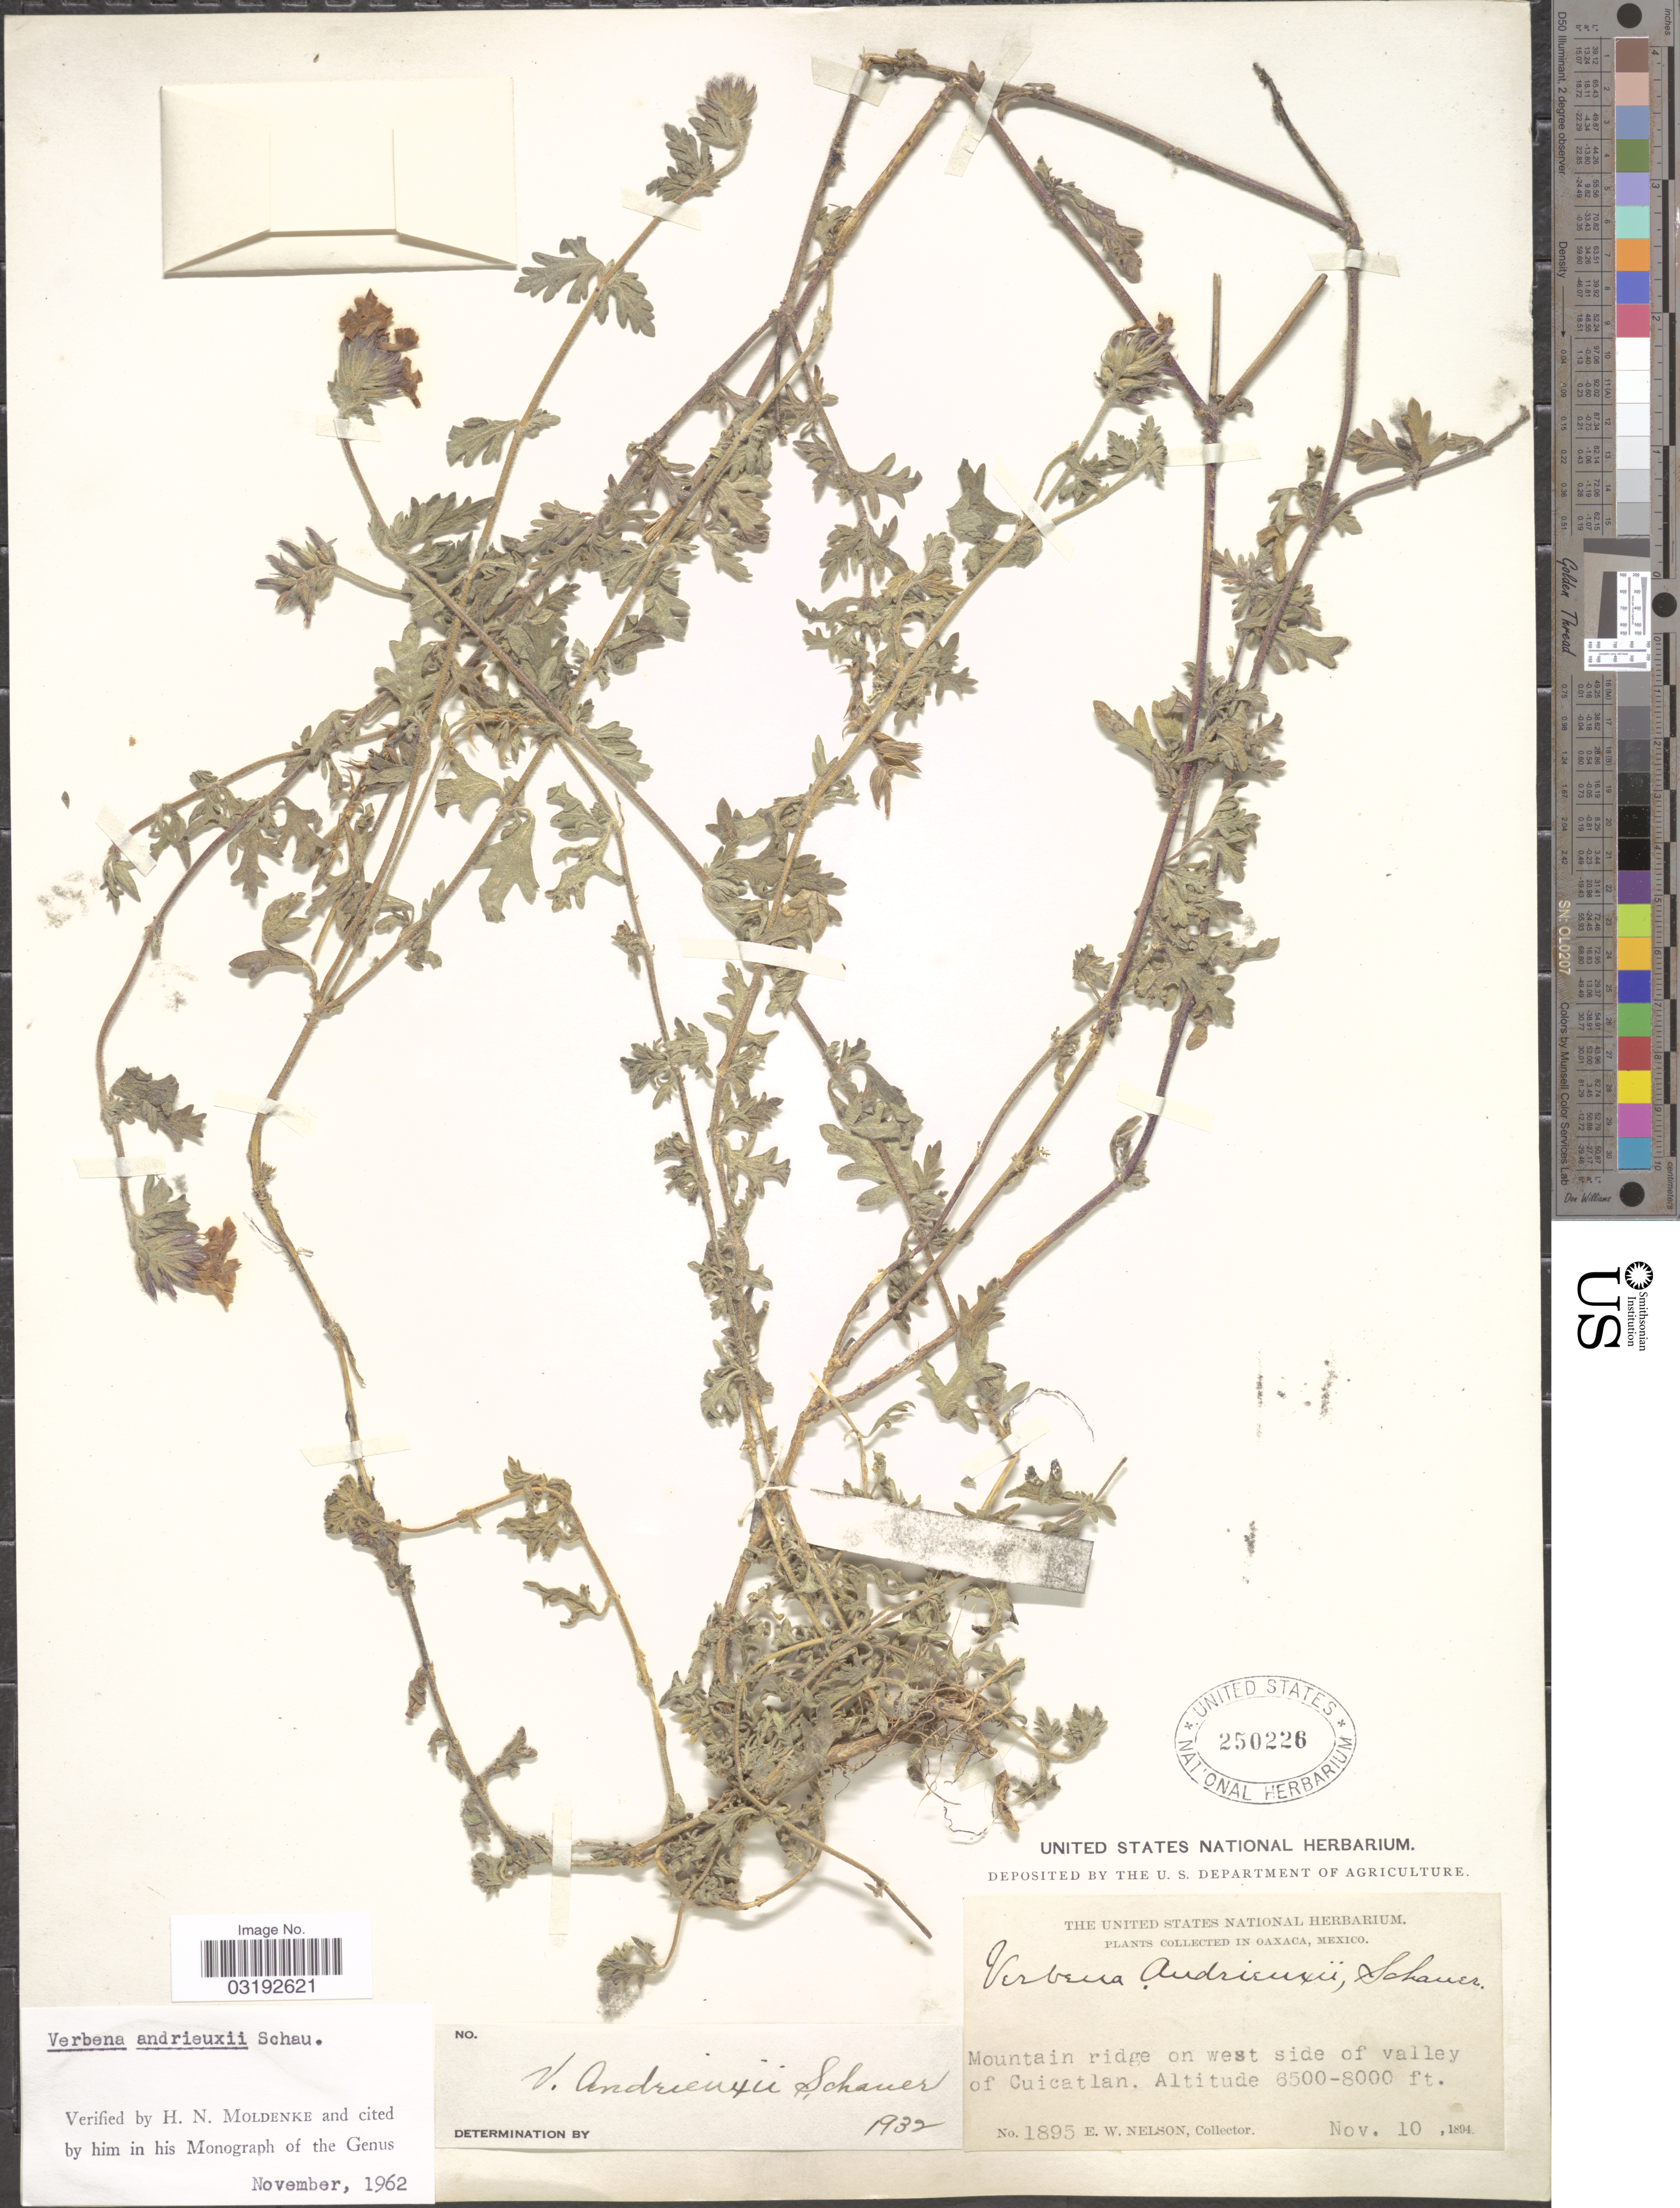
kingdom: Plantae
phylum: Tracheophyta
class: Magnoliopsida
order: Lamiales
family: Verbenaceae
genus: Verbena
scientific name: Verbena andrieuxii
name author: Schauer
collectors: E. W. Nelson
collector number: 1895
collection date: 1894-11-10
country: Mexico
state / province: Oaxaca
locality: Mountain ridge on west side of valley of Cuicatlan.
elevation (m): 1981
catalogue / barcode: US 250226